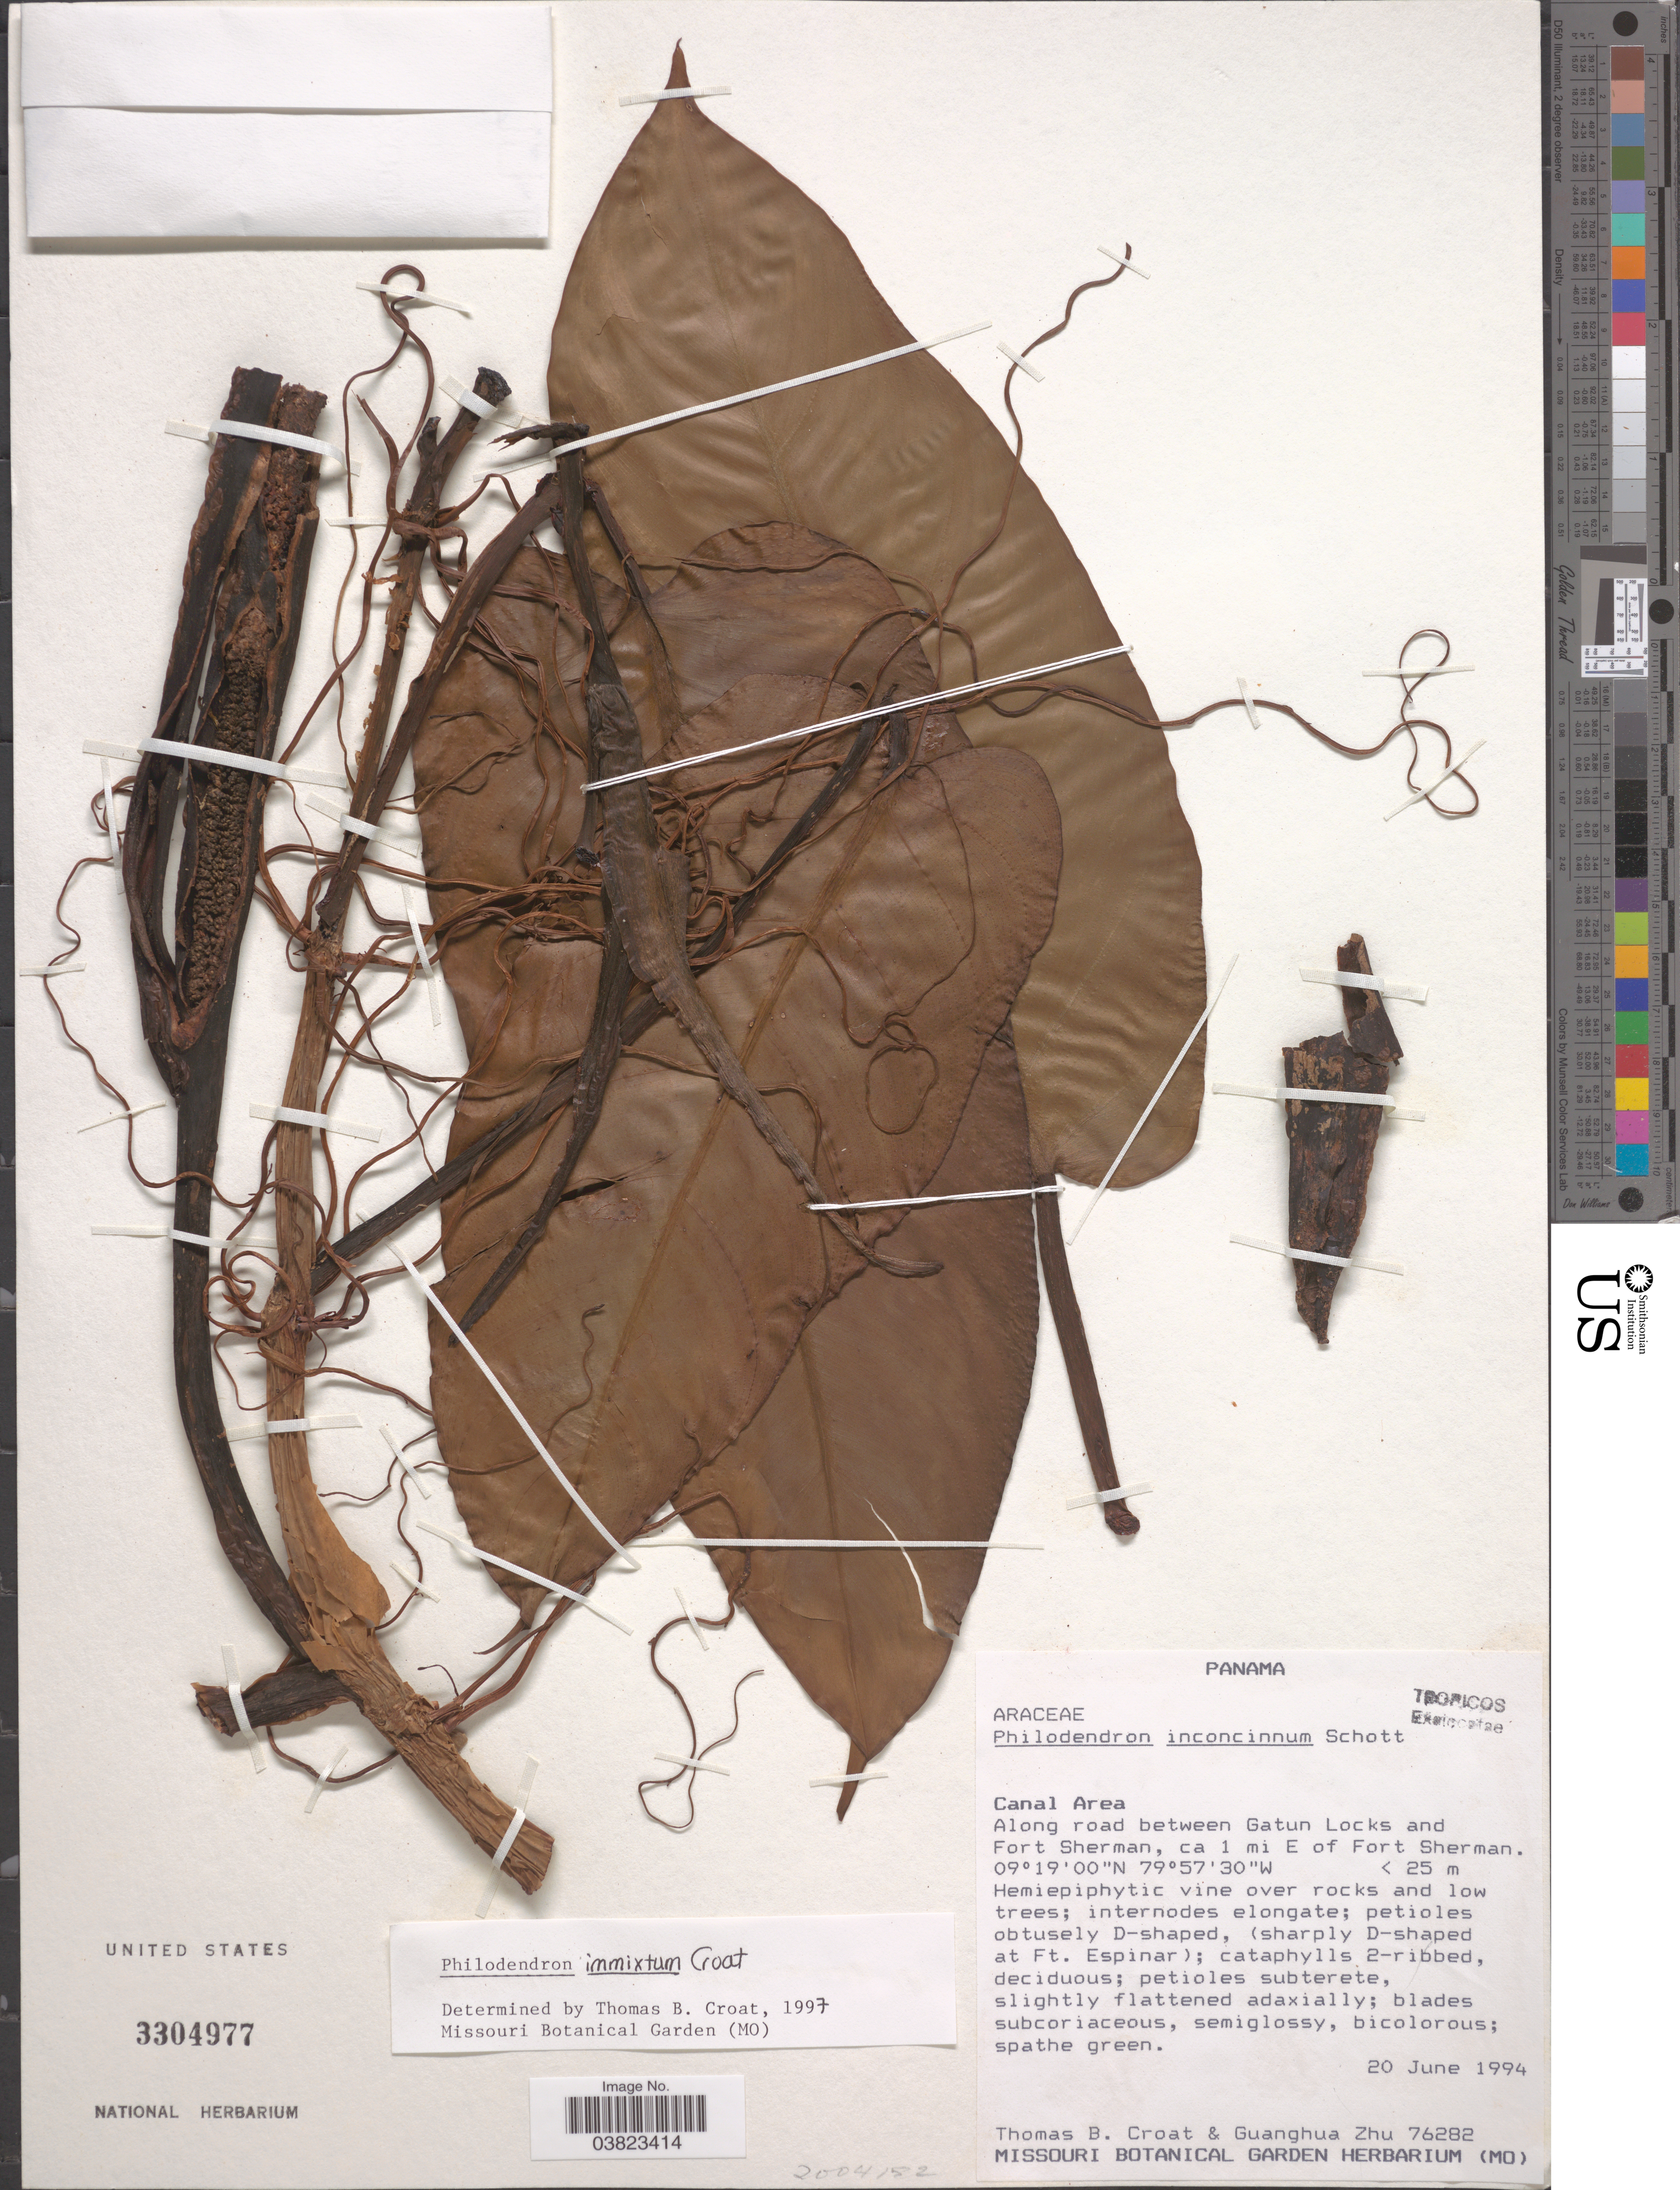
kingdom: Plantae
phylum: Tracheophyta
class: Liliopsida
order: Alismatales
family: Araceae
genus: Philodendron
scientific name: Philodendron immixtum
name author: Croat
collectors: T. B. Croat & Zhu Guanghua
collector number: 76282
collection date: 1994-06-20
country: Panama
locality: Canal Area. Along road between Gatun Locks and Fort Sherman, ca 1 mi E of Fort Sherman.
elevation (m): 25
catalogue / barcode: US 3304977